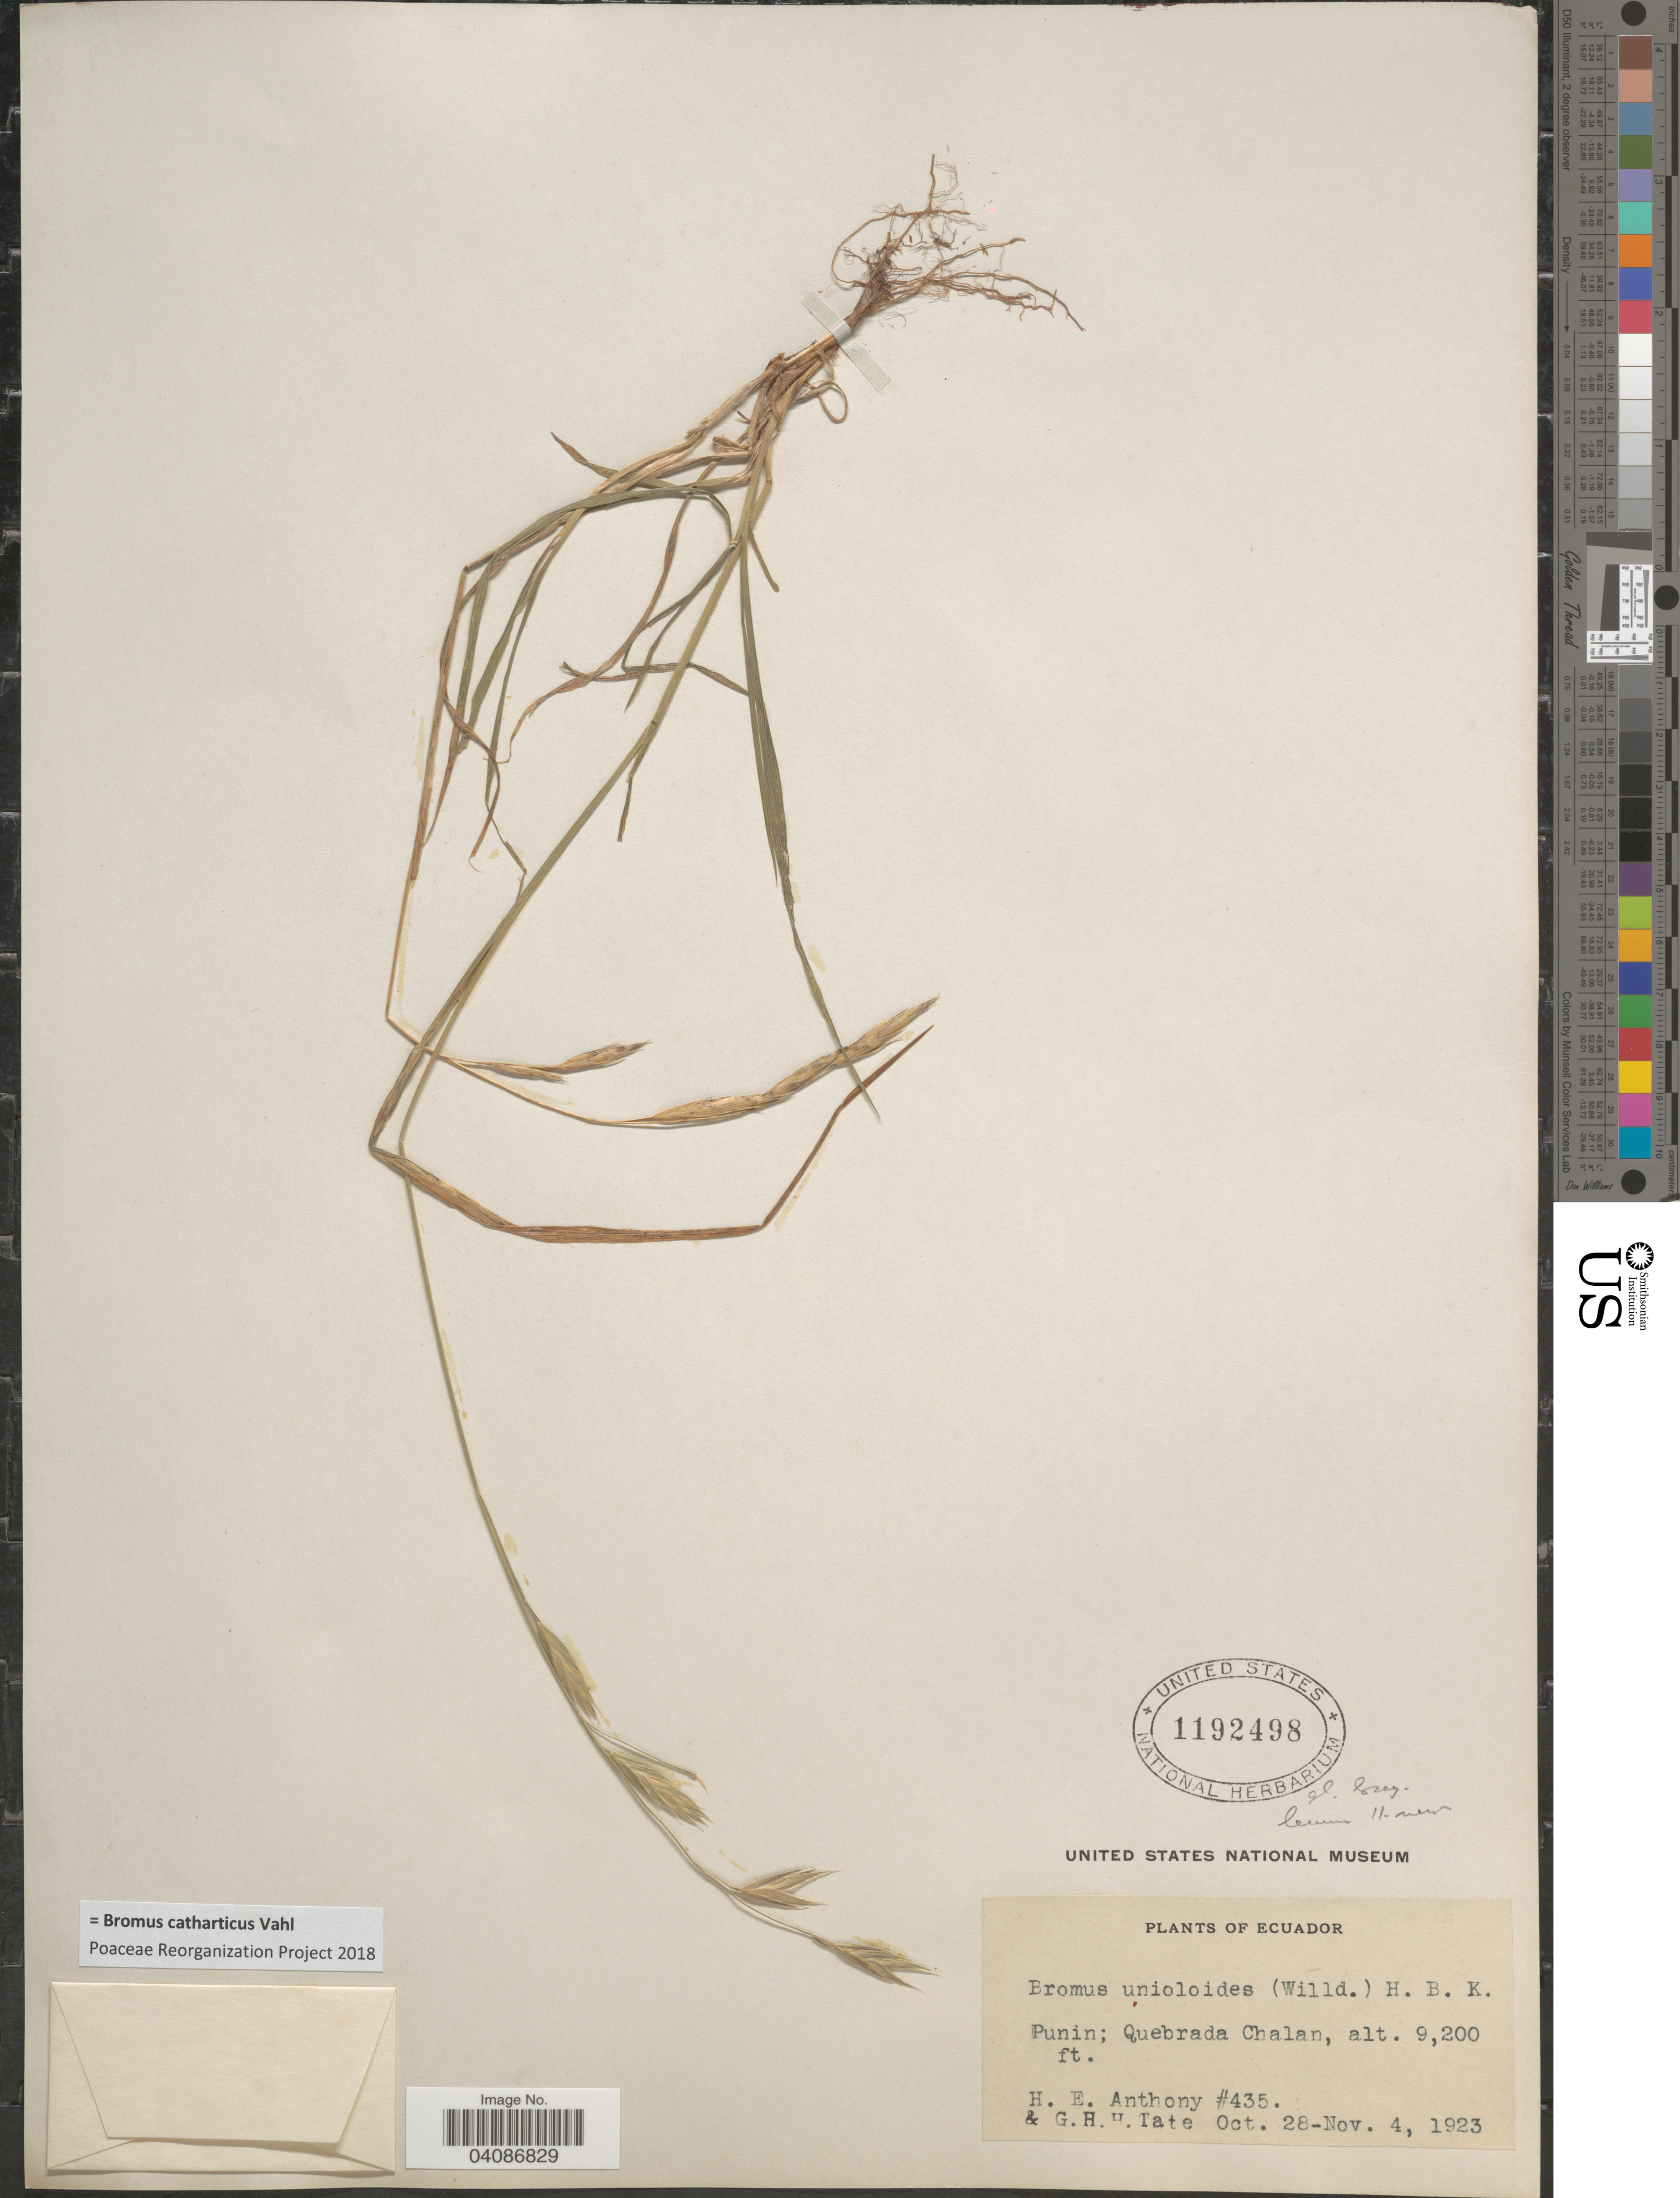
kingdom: Plantae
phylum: Tracheophyta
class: Liliopsida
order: Poales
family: Poaceae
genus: Bromus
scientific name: Bromus catharticus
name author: Vahl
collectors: H. E. Anthony & G. H. H.Tate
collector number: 435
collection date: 1923-10-28/1923-11-04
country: Ecuador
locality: Punin; Quebrada Chalan.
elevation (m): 2804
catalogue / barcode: US 1192498